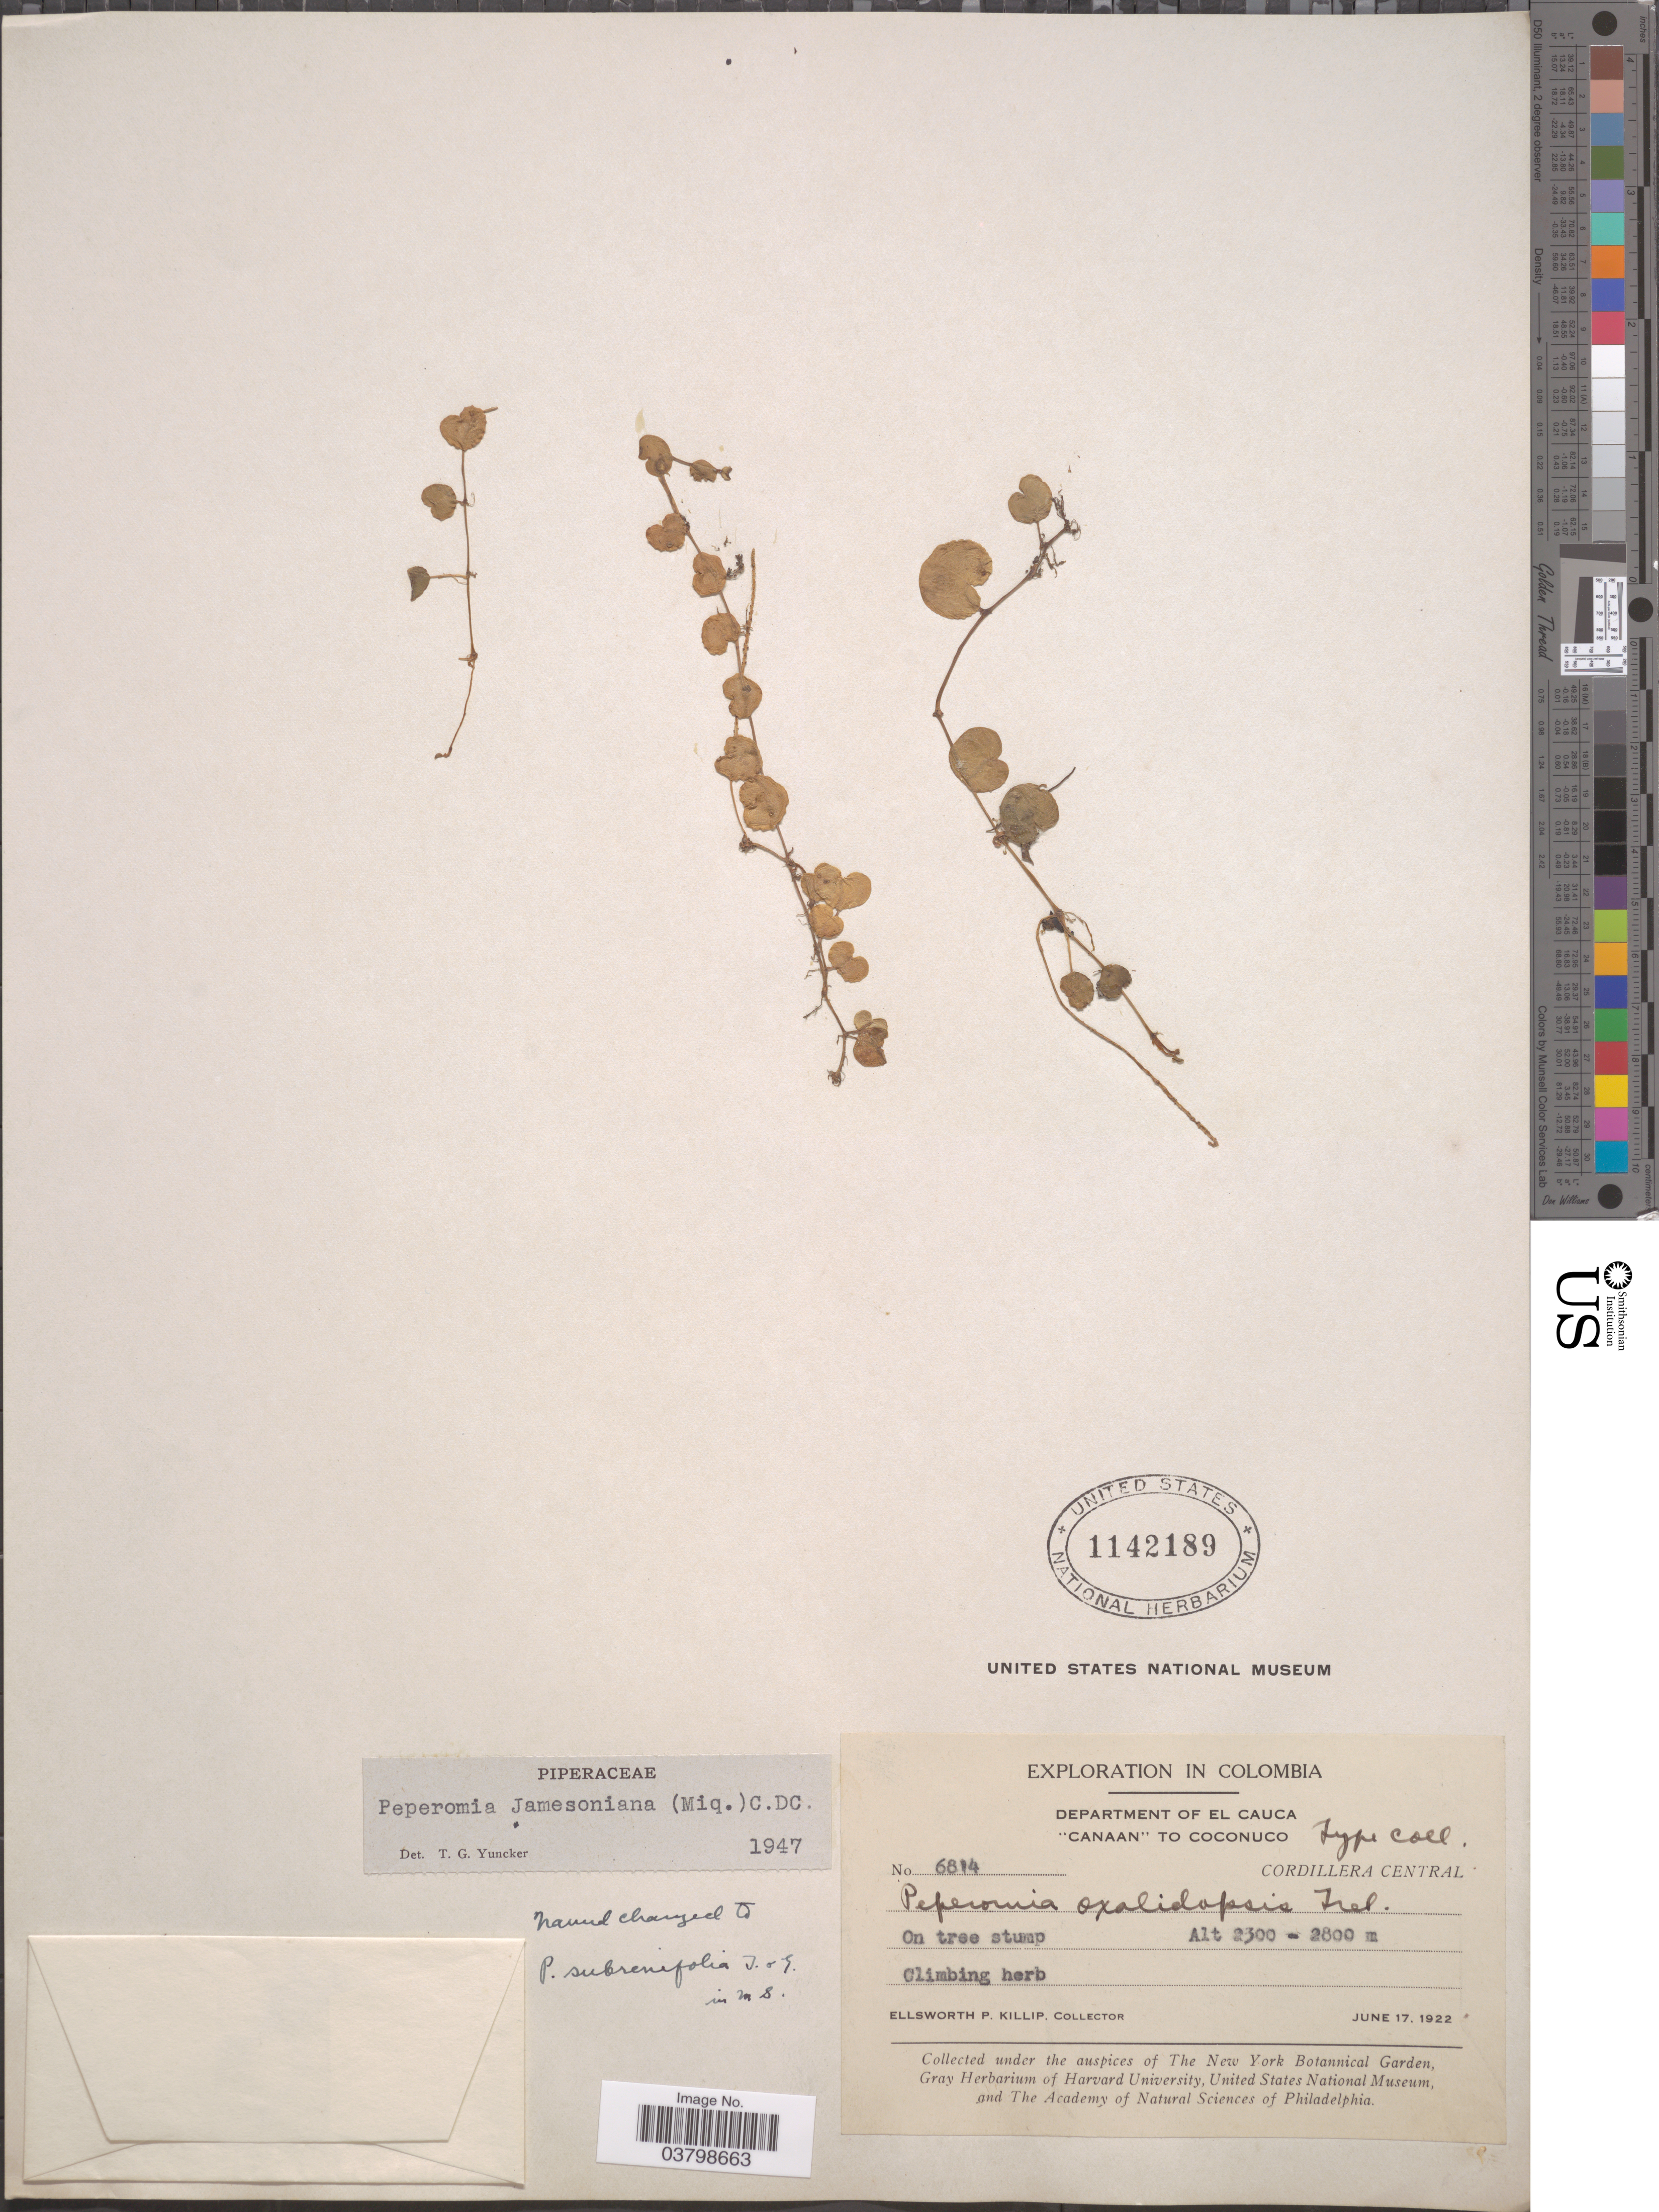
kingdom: Plantae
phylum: Tracheophyta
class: Magnoliopsida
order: Piperales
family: Piperaceae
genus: Peperomia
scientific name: Peperomia subrenifolia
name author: Trel. & Yunck.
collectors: E. P. Killip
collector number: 6814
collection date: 1922-06-17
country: Colombia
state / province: Cauca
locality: Department of El Cauca. "Canaan" to Coconuco. Cordillera Central.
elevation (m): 2300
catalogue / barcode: US 1142189